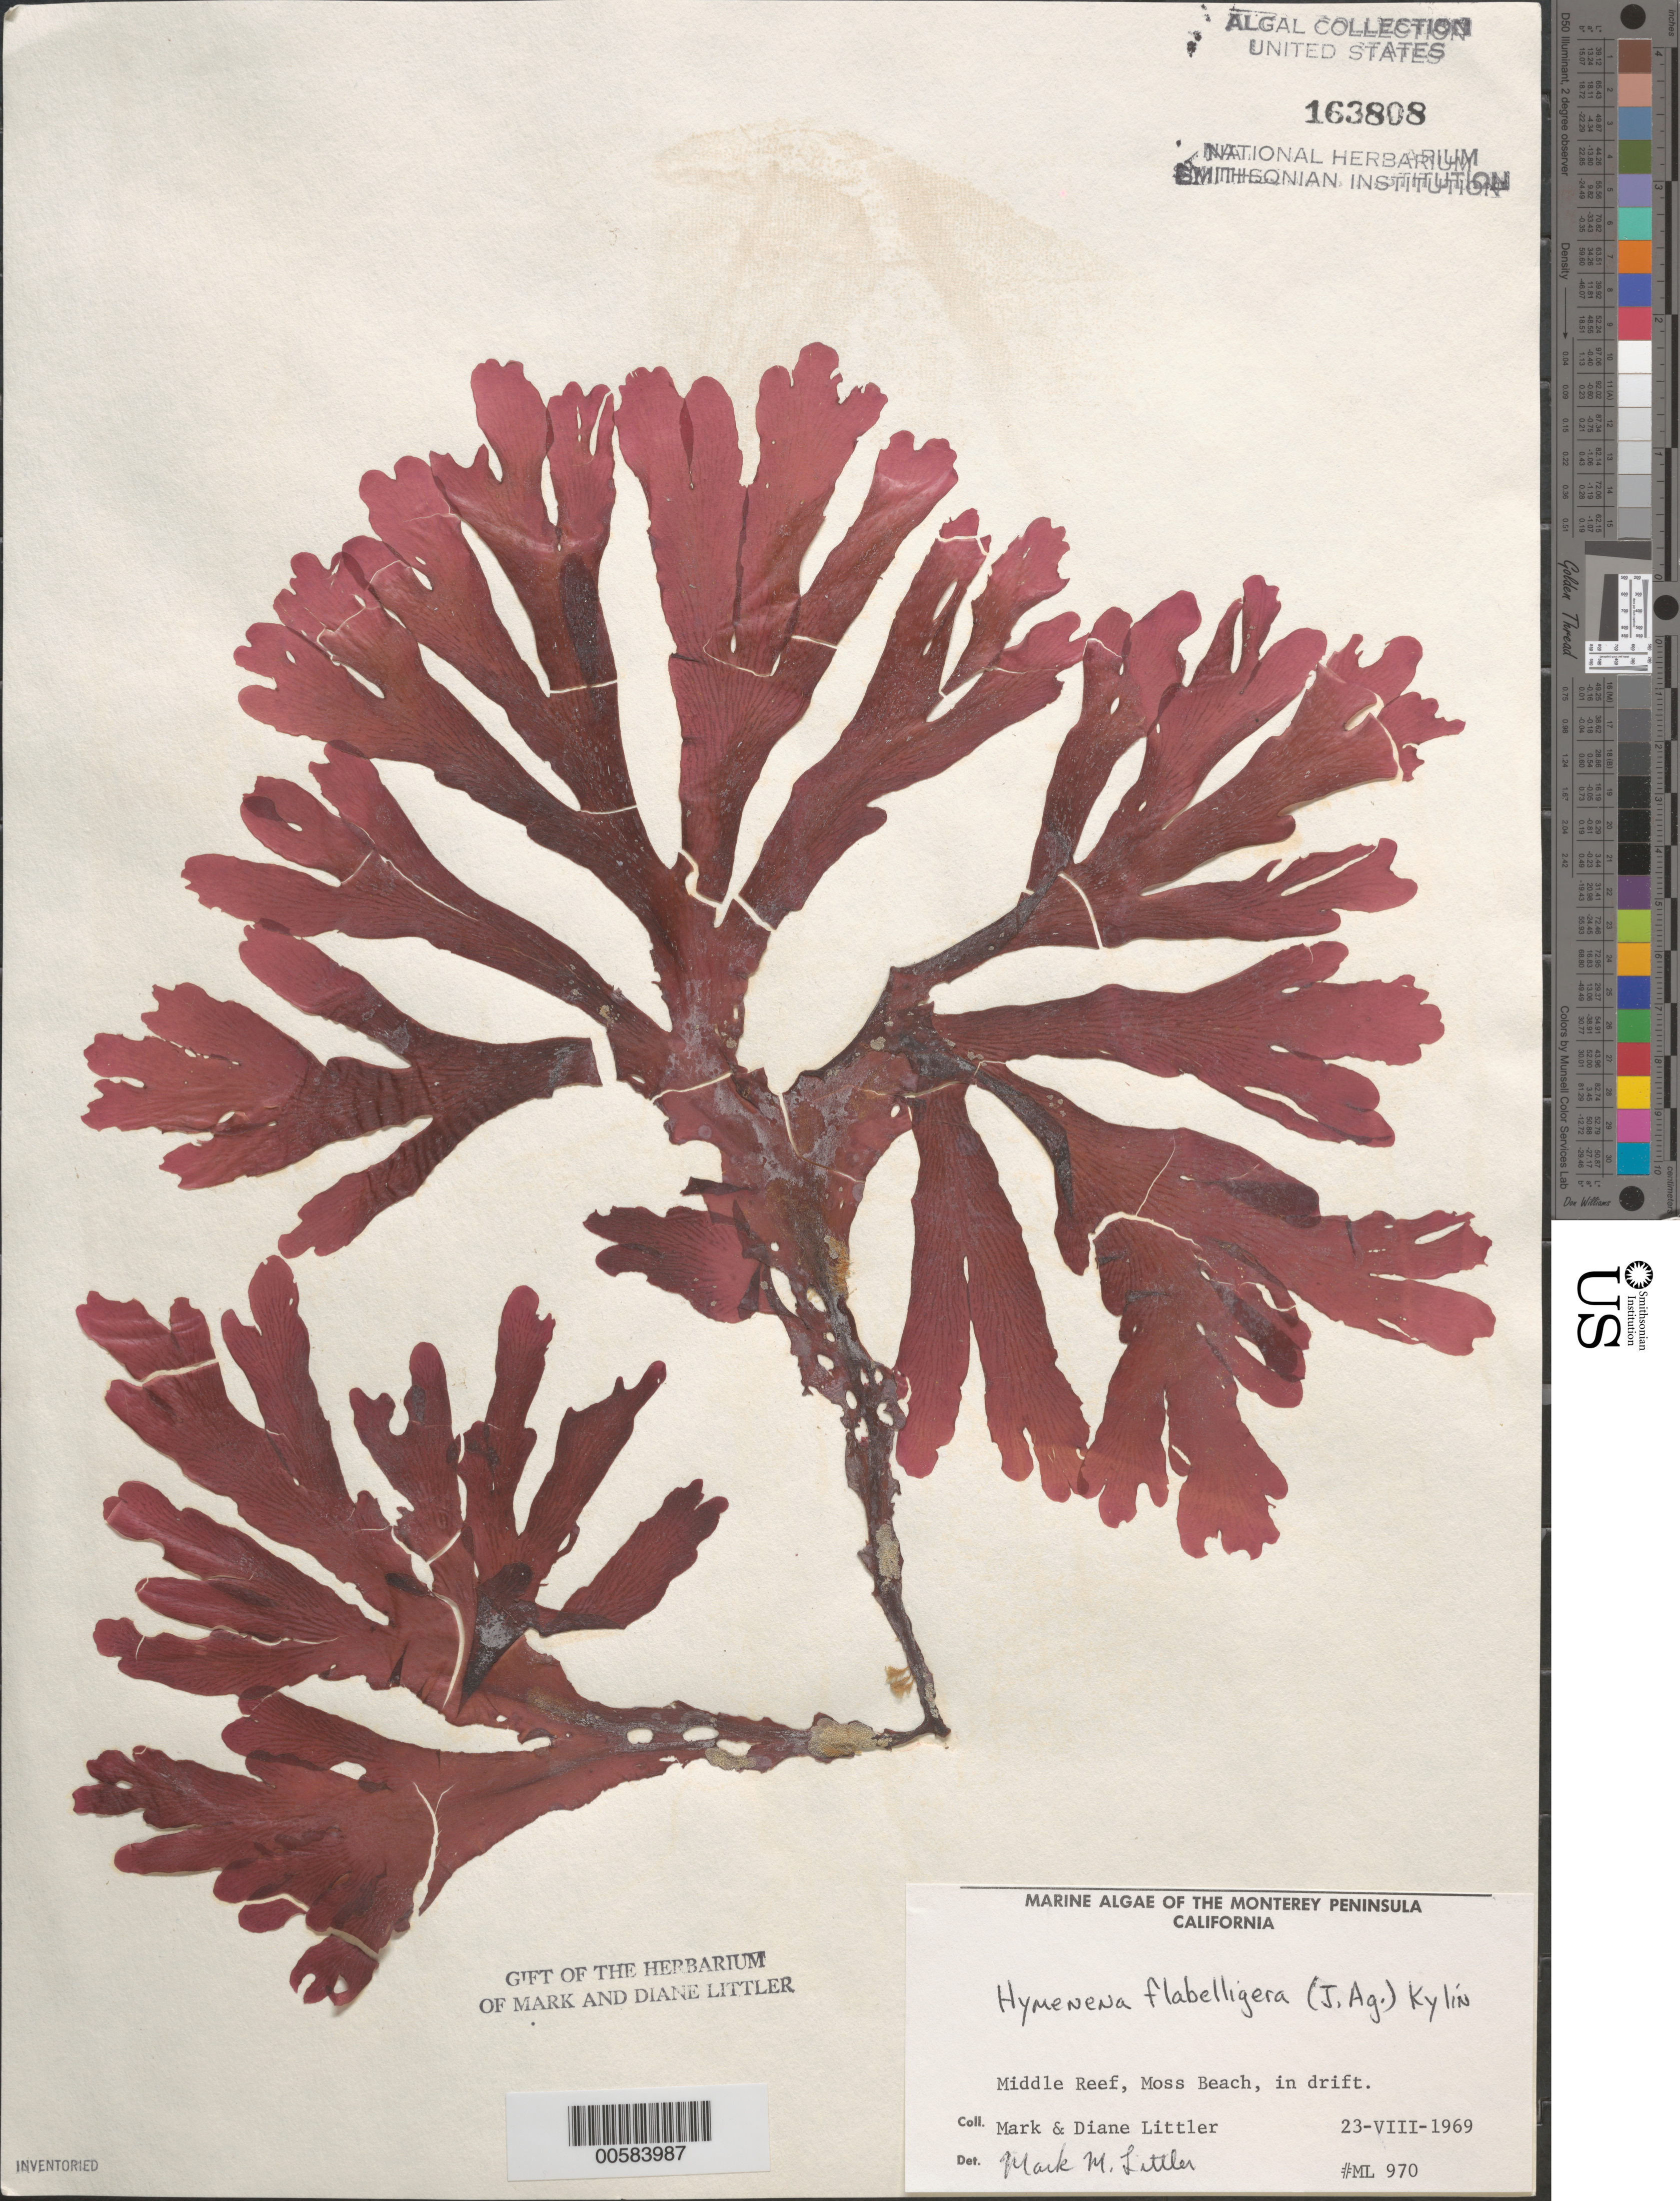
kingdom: Plantae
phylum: Rhodophyta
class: Florideophyceae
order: Ceramiales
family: Delesseriaceae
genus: Hymenena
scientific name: Hymenena flabelligera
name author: (J. Agardh) Kylin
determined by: Littler, M. M.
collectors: M. M. Littler & D. S. Littler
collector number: ML 970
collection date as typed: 23 Aug 1969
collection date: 1969-08-23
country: United States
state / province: California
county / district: Monterey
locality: Middle Reef of Moss Beach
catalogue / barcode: US 163808